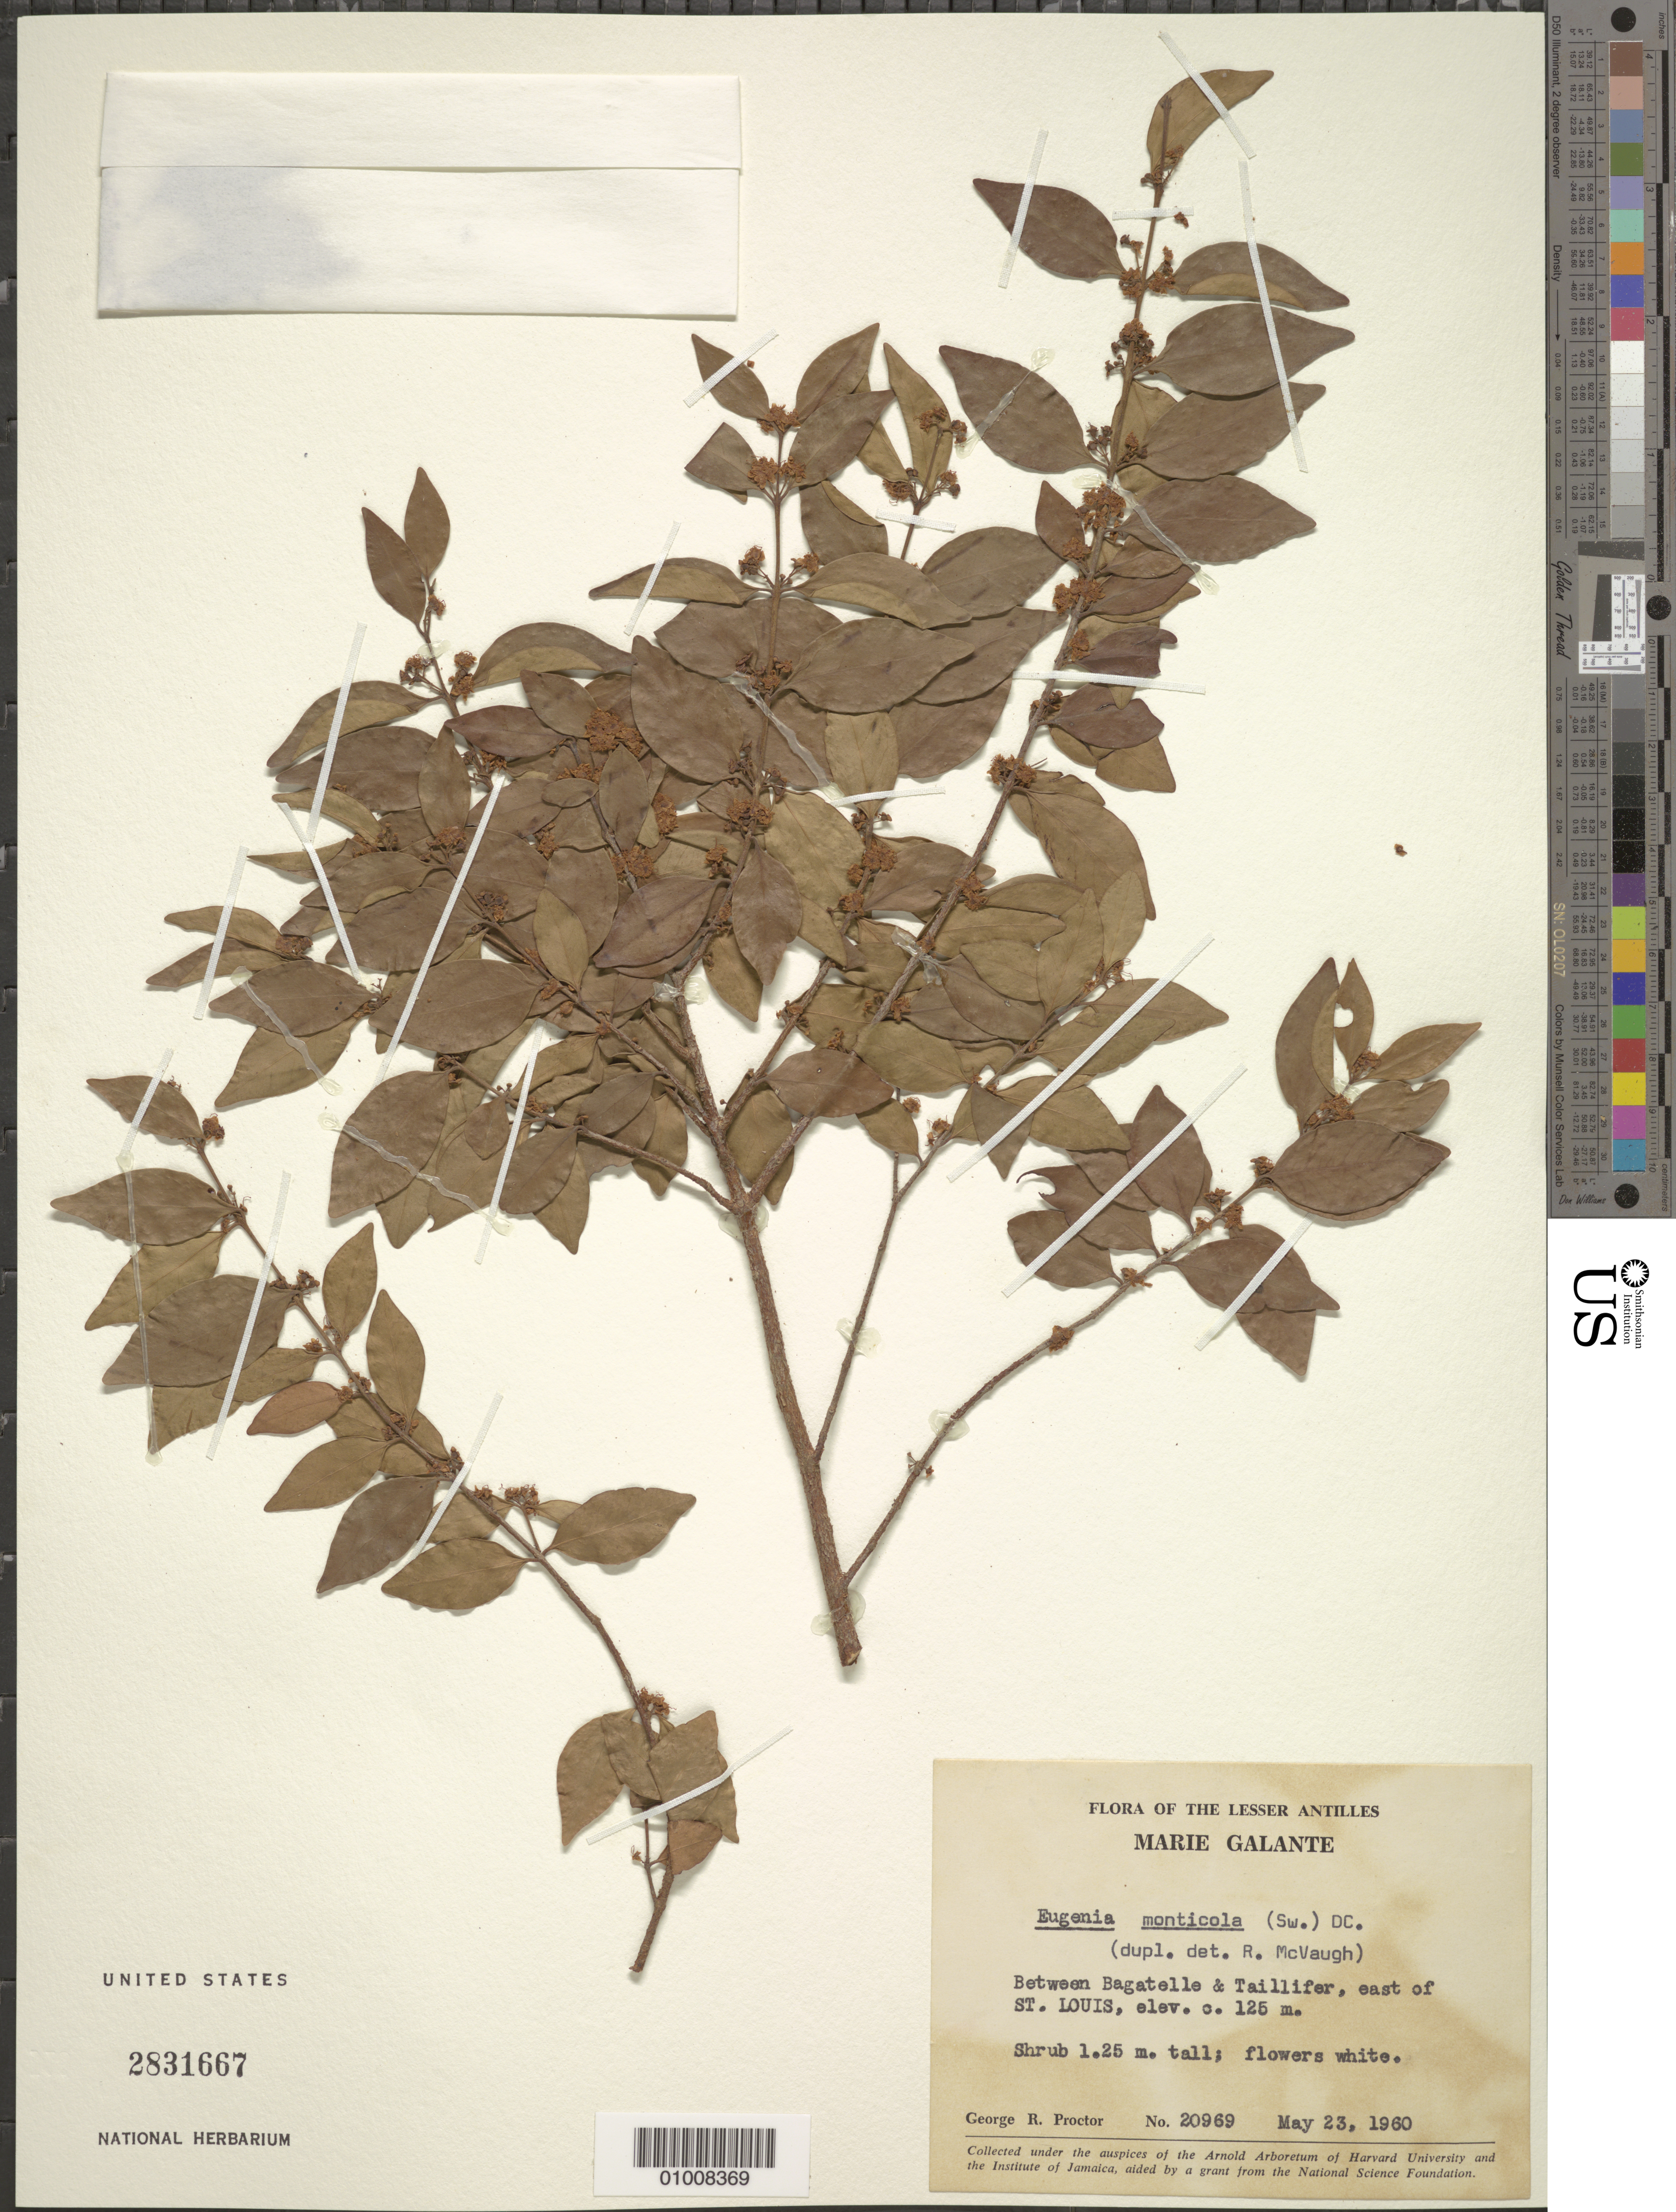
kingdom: Plantae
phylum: Tracheophyta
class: Magnoliopsida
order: Myrtales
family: Myrtaceae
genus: Eugenia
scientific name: Eugenia monticola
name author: (Sw.) DC.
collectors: G. R. Proctor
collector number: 20969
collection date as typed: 23 May 1960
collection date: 1960-05-23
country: Guadeloupe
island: Marie Galante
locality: Between Bagatelle and Taillifer, east of ST. LOUIS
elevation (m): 125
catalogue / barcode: US 2831667